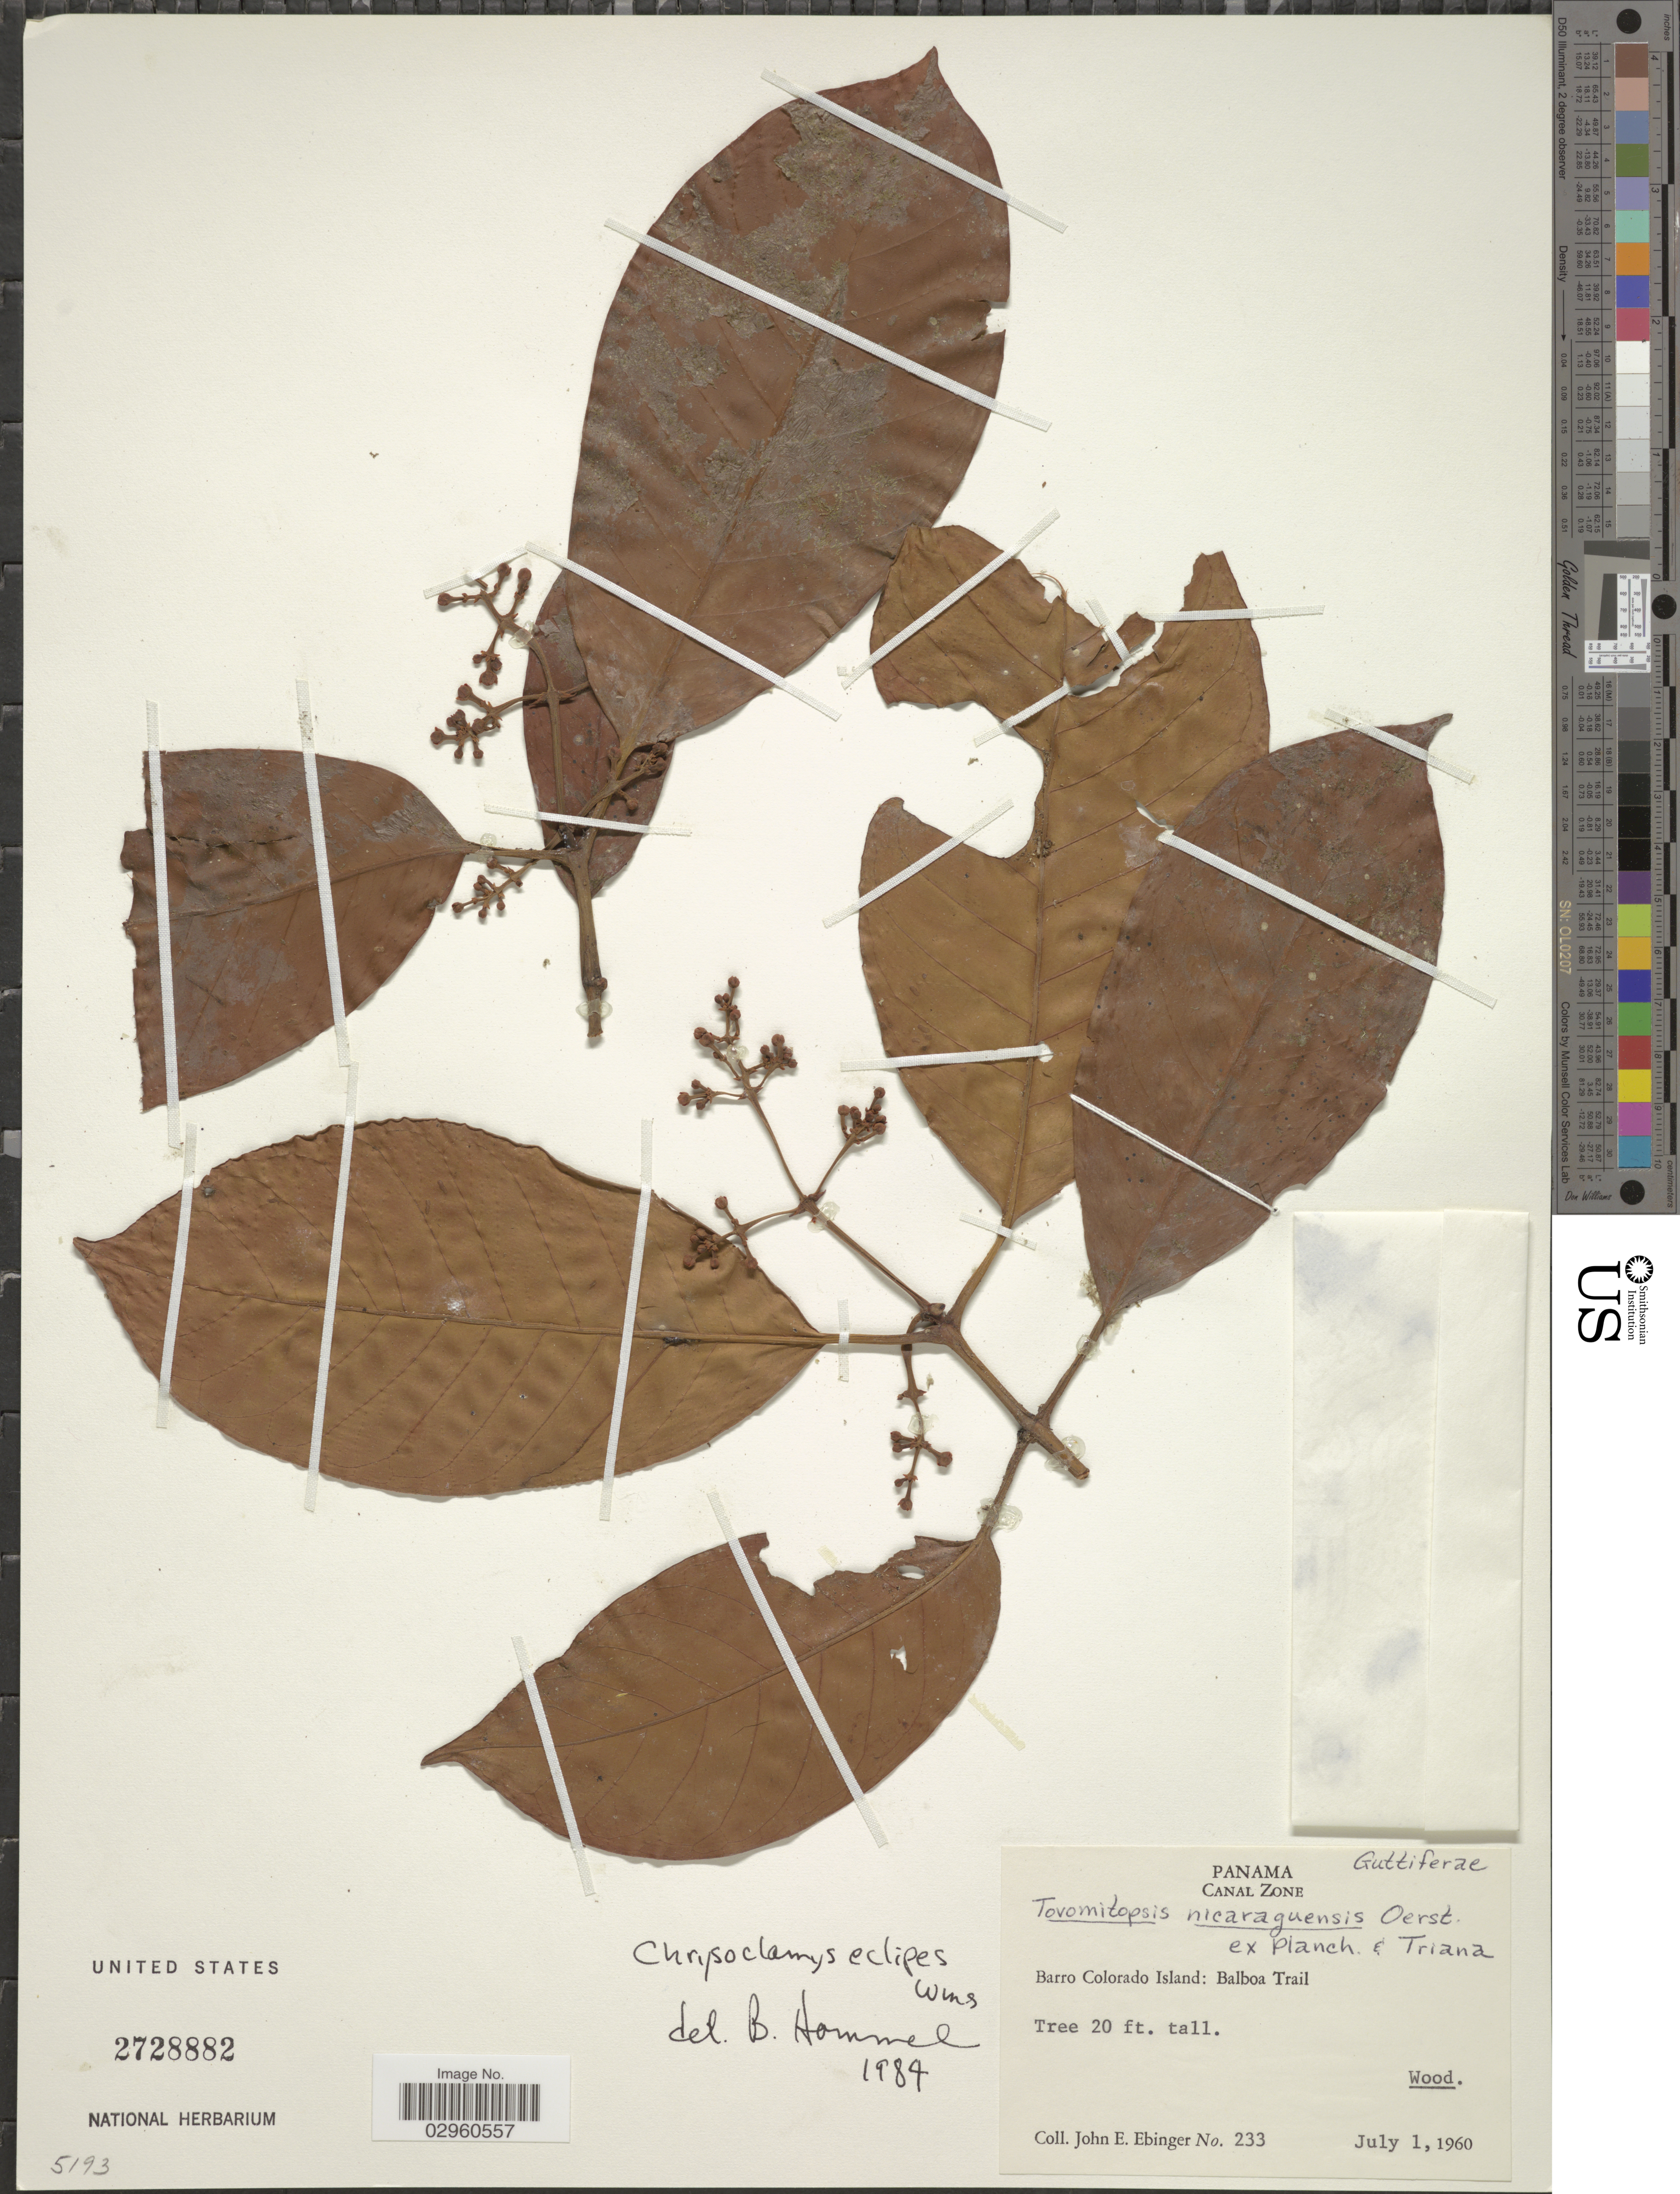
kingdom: Plantae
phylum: Tracheophyta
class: Magnoliopsida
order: Malpighiales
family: Clusiaceae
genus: Chrysochlamys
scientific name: Chrysochlamys eclipes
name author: L.O. Williams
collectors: J. Ebinger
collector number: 233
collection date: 1960-07-01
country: Panama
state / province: Panamá Oeste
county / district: Canal Zone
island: Barro Colorado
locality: Canal Zone. Barro Colorado Island: Balboa Trail.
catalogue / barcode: US 2728882